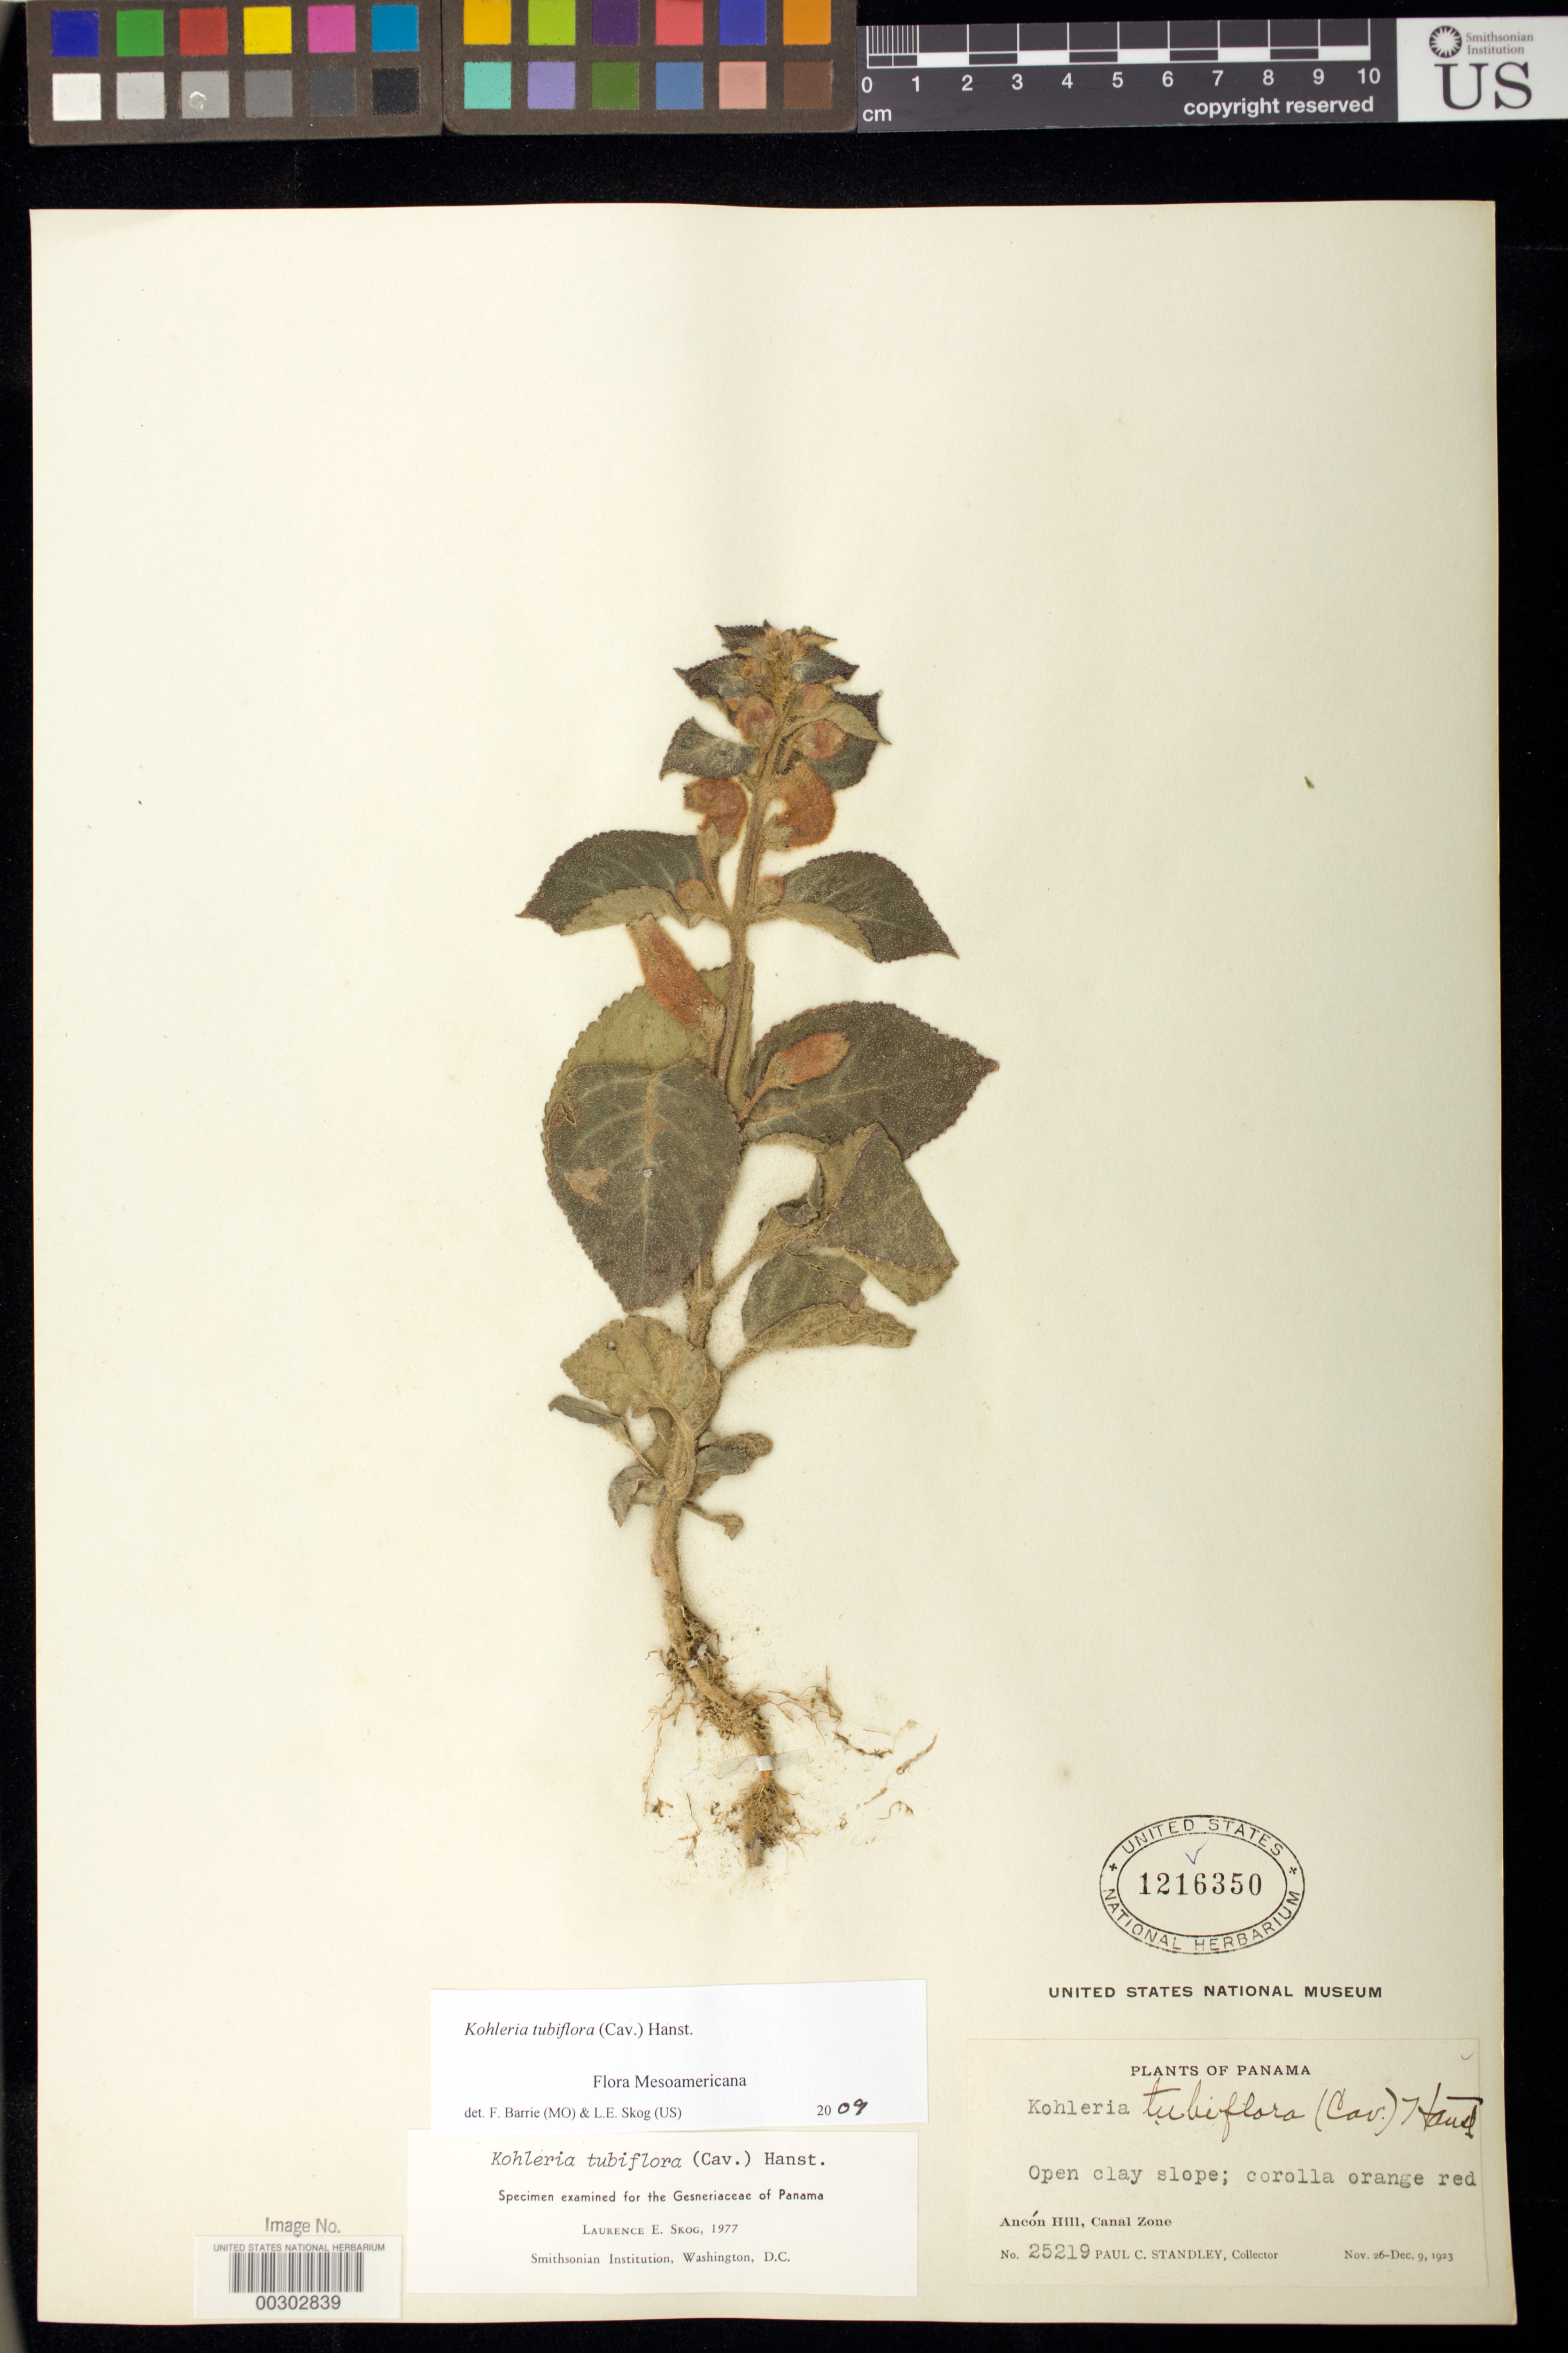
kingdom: Plantae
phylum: Tracheophyta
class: Magnoliopsida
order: Lamiales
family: Gesneriaceae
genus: Kohleria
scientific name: Kohleria tubiflora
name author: (Cav.) Hanst.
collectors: P. C. Standley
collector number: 25219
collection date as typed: Nov-Dec 1923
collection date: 1923-11/1923-12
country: Panama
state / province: Panamá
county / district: Canal Zone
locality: Ancon Hill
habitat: Open clay slope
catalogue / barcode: US 1216350